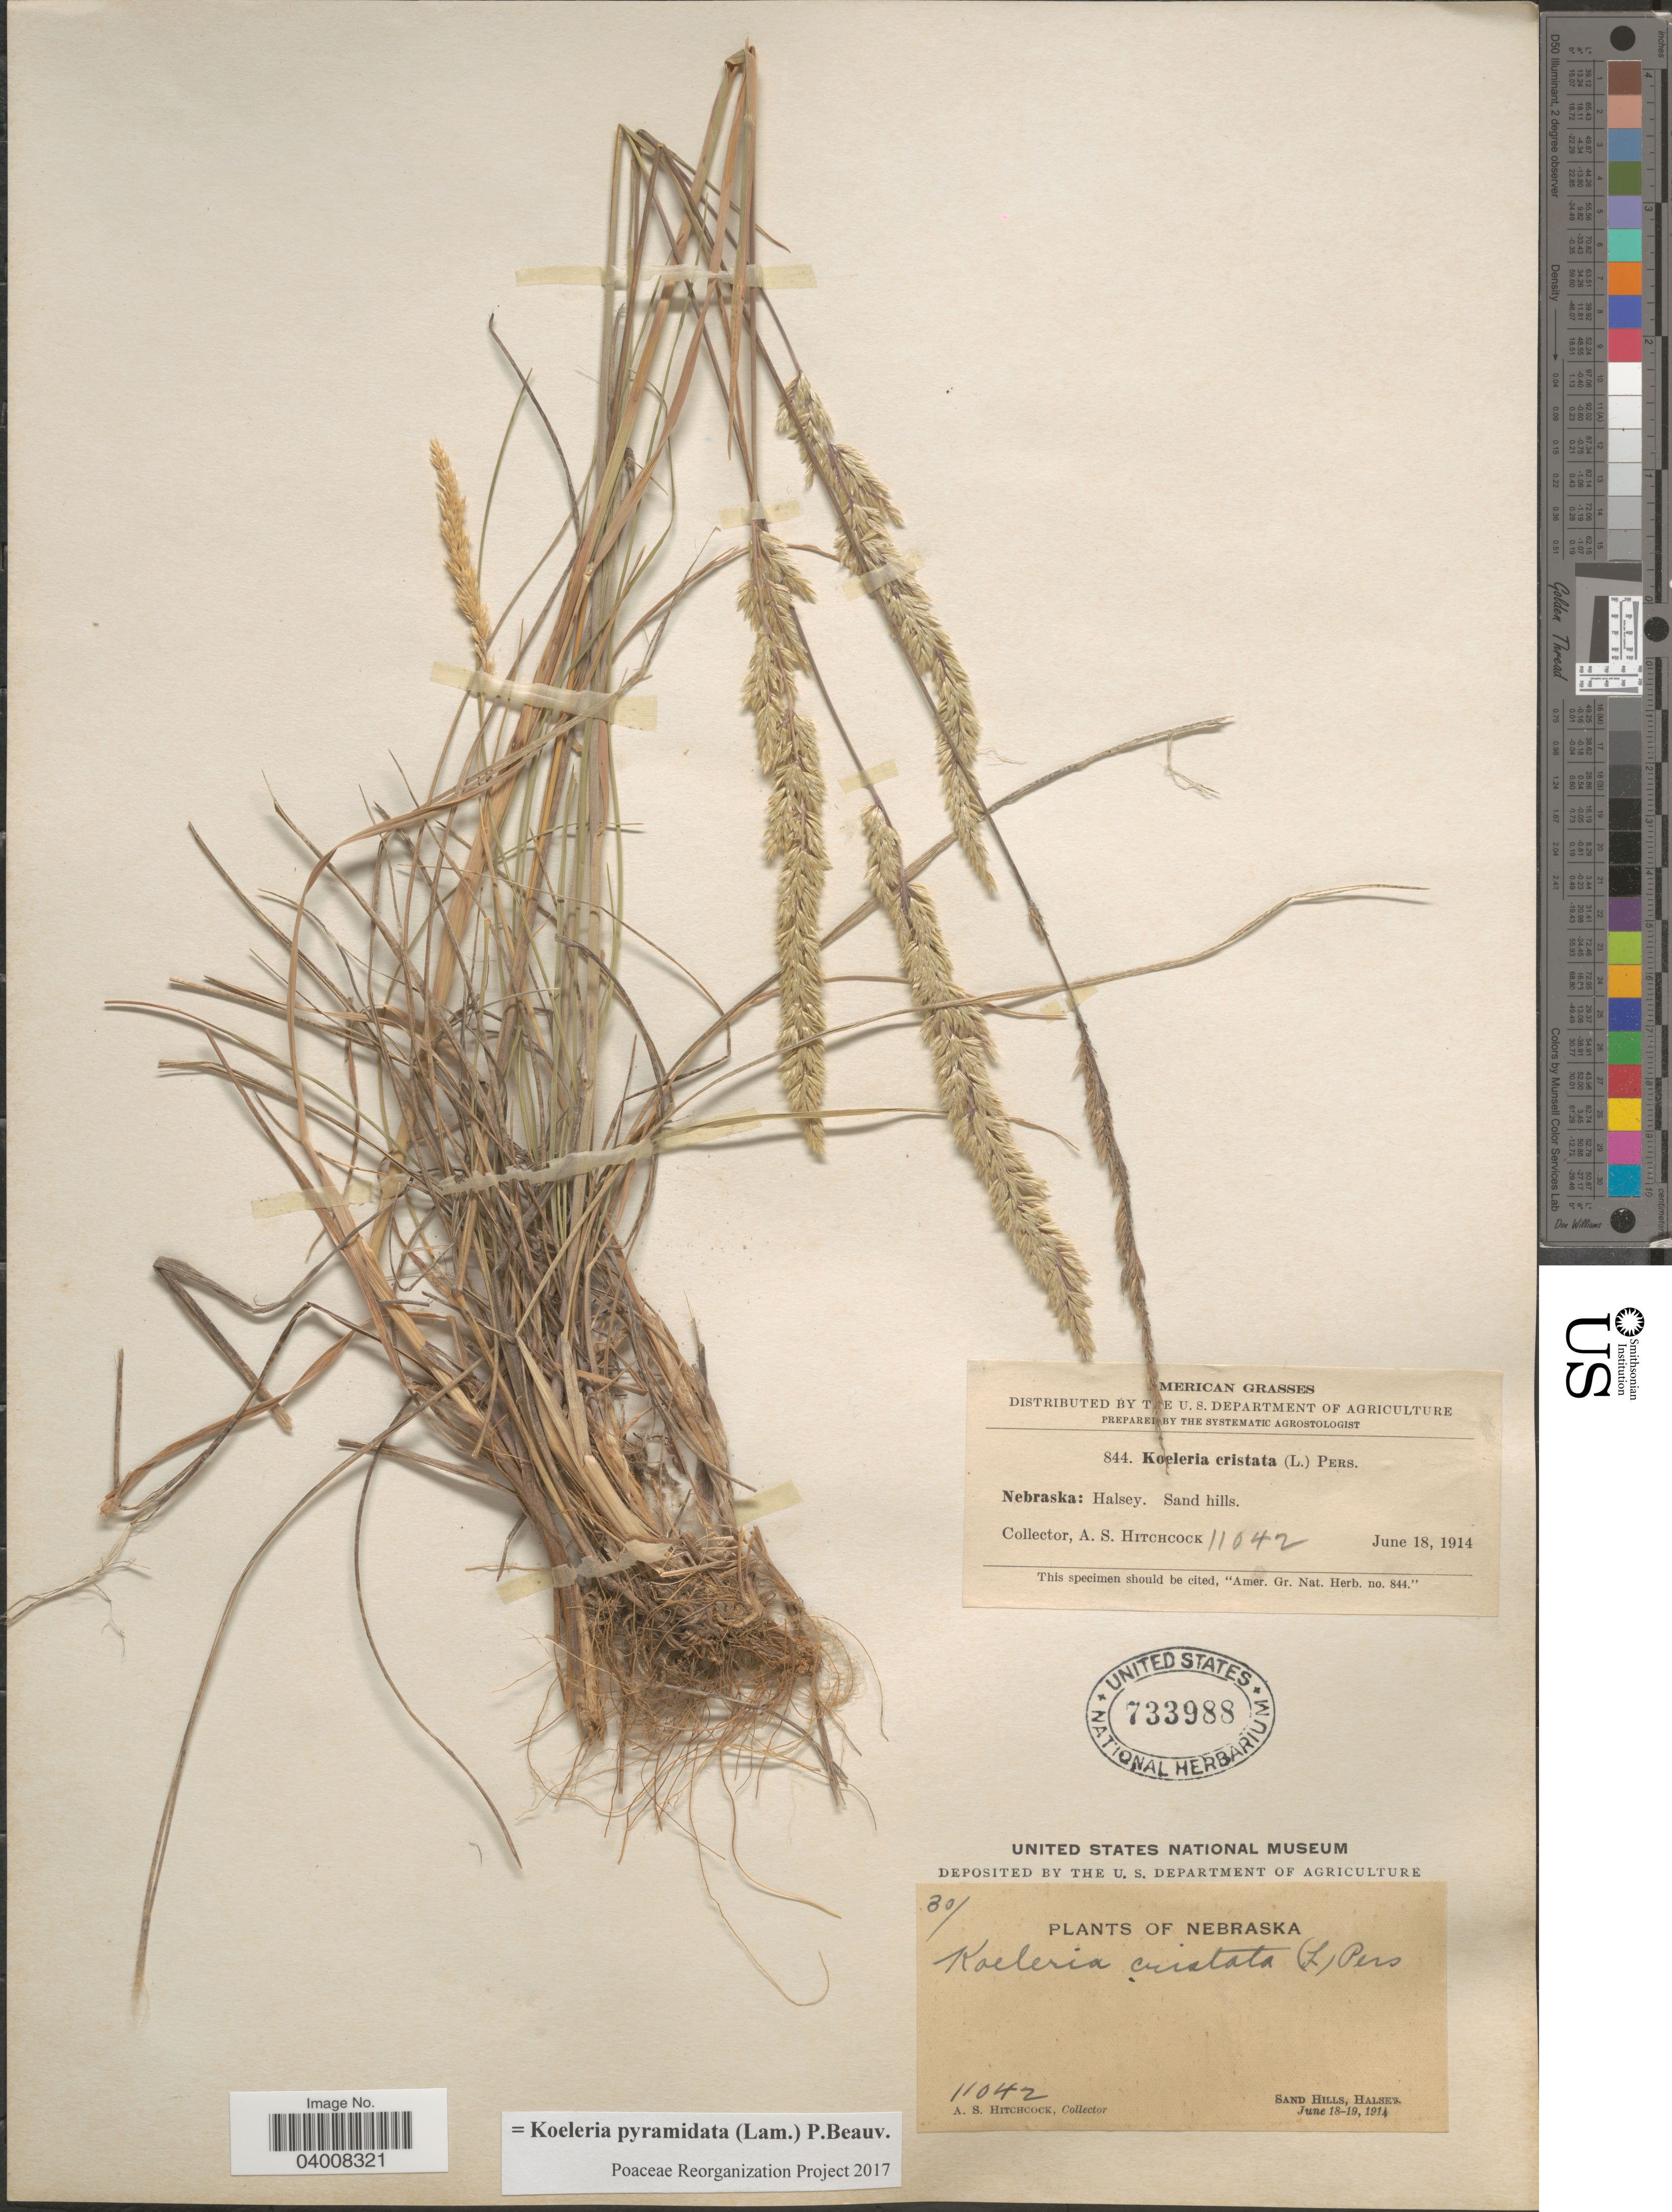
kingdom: Plantae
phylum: Tracheophyta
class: Liliopsida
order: Poales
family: Poaceae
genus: Koeleria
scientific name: Koeleria pyramidata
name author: (Lam.) P. Beauv.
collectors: A. S. Hitchcock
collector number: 11042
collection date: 1914-06-18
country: United States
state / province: Nebraska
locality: Halsey. Sand hills.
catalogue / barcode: US 733988